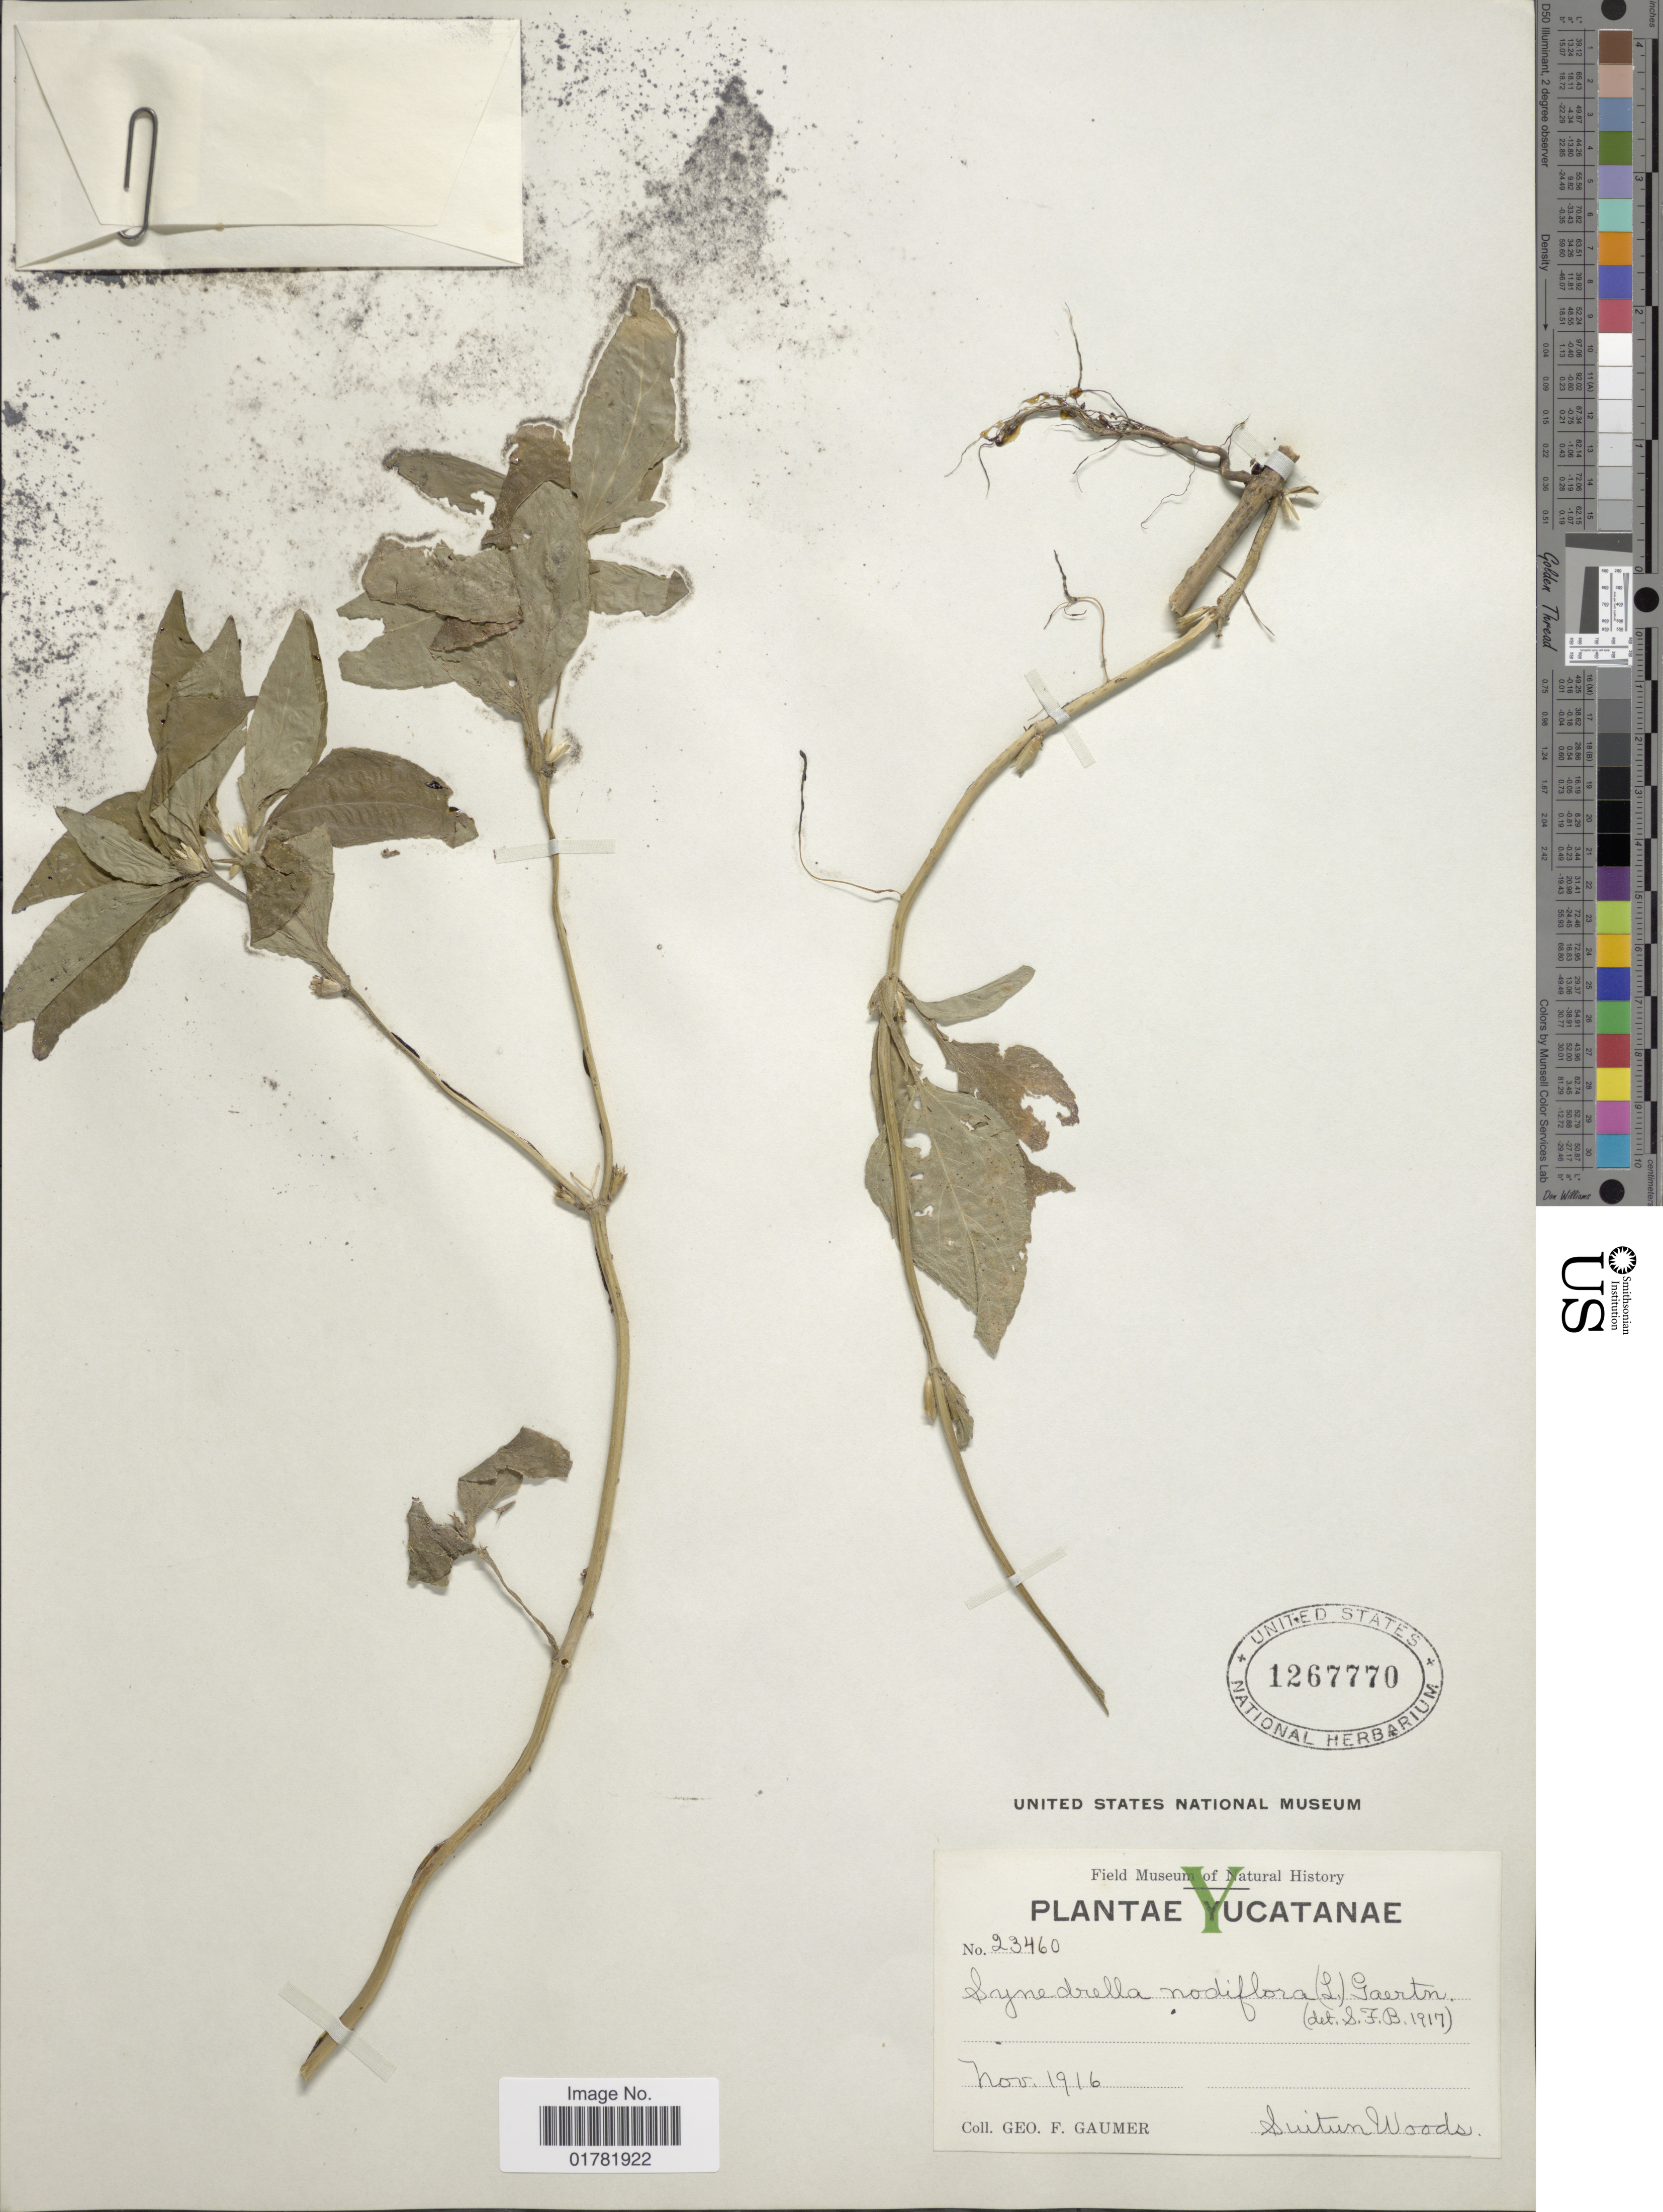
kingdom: Plantae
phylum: Tracheophyta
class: Magnoliopsida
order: Asterales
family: Asteraceae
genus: Synedrella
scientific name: Synedrella nodiflora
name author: (L.) Gaertn.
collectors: G. F. Gaumer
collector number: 23460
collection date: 1916-11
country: Mexico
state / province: Yucatán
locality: Suitum Woods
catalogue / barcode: US 1267770